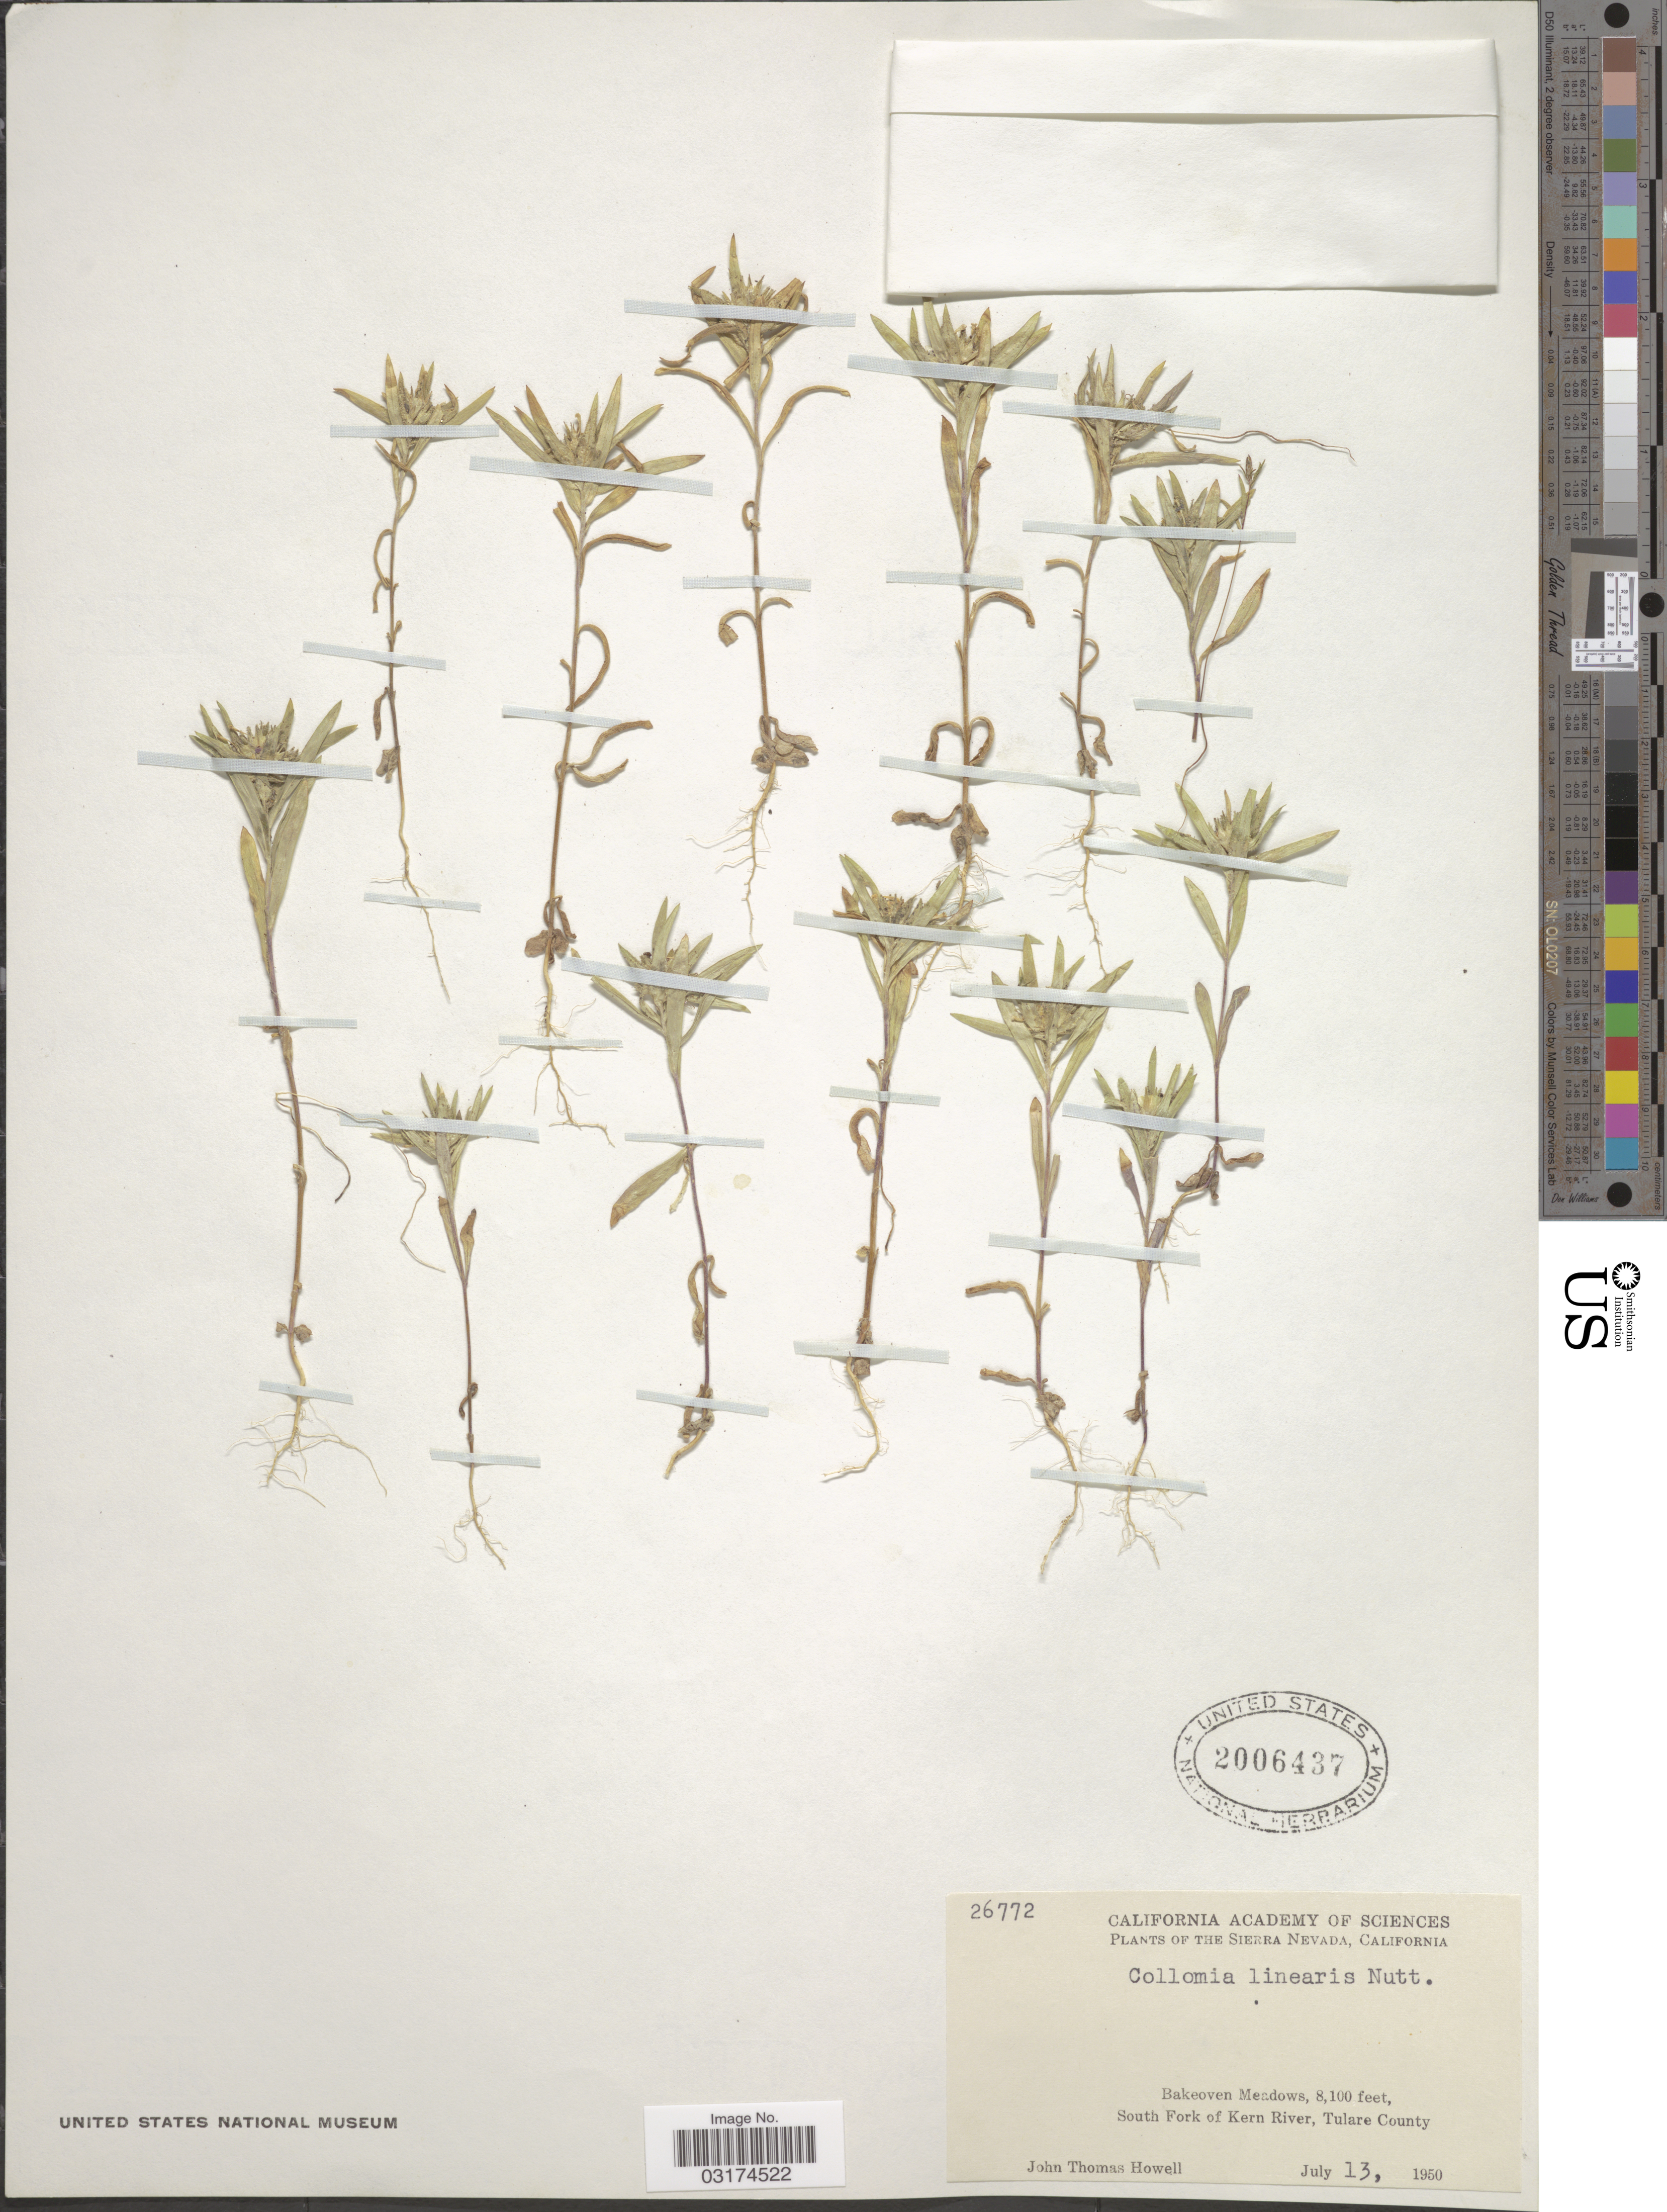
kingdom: Plantae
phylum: Tracheophyta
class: Magnoliopsida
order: Ericales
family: Polemoniaceae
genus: Collomia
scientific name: Collomia linearis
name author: Nutt.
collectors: J. T. Howell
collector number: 26772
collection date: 1950-07-13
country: United States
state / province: California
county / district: Tulare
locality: Bakeoven Meadows. South Fork of Kern River, Tulare County. Sierra Nevada.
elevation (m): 2469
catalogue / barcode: US 2006437